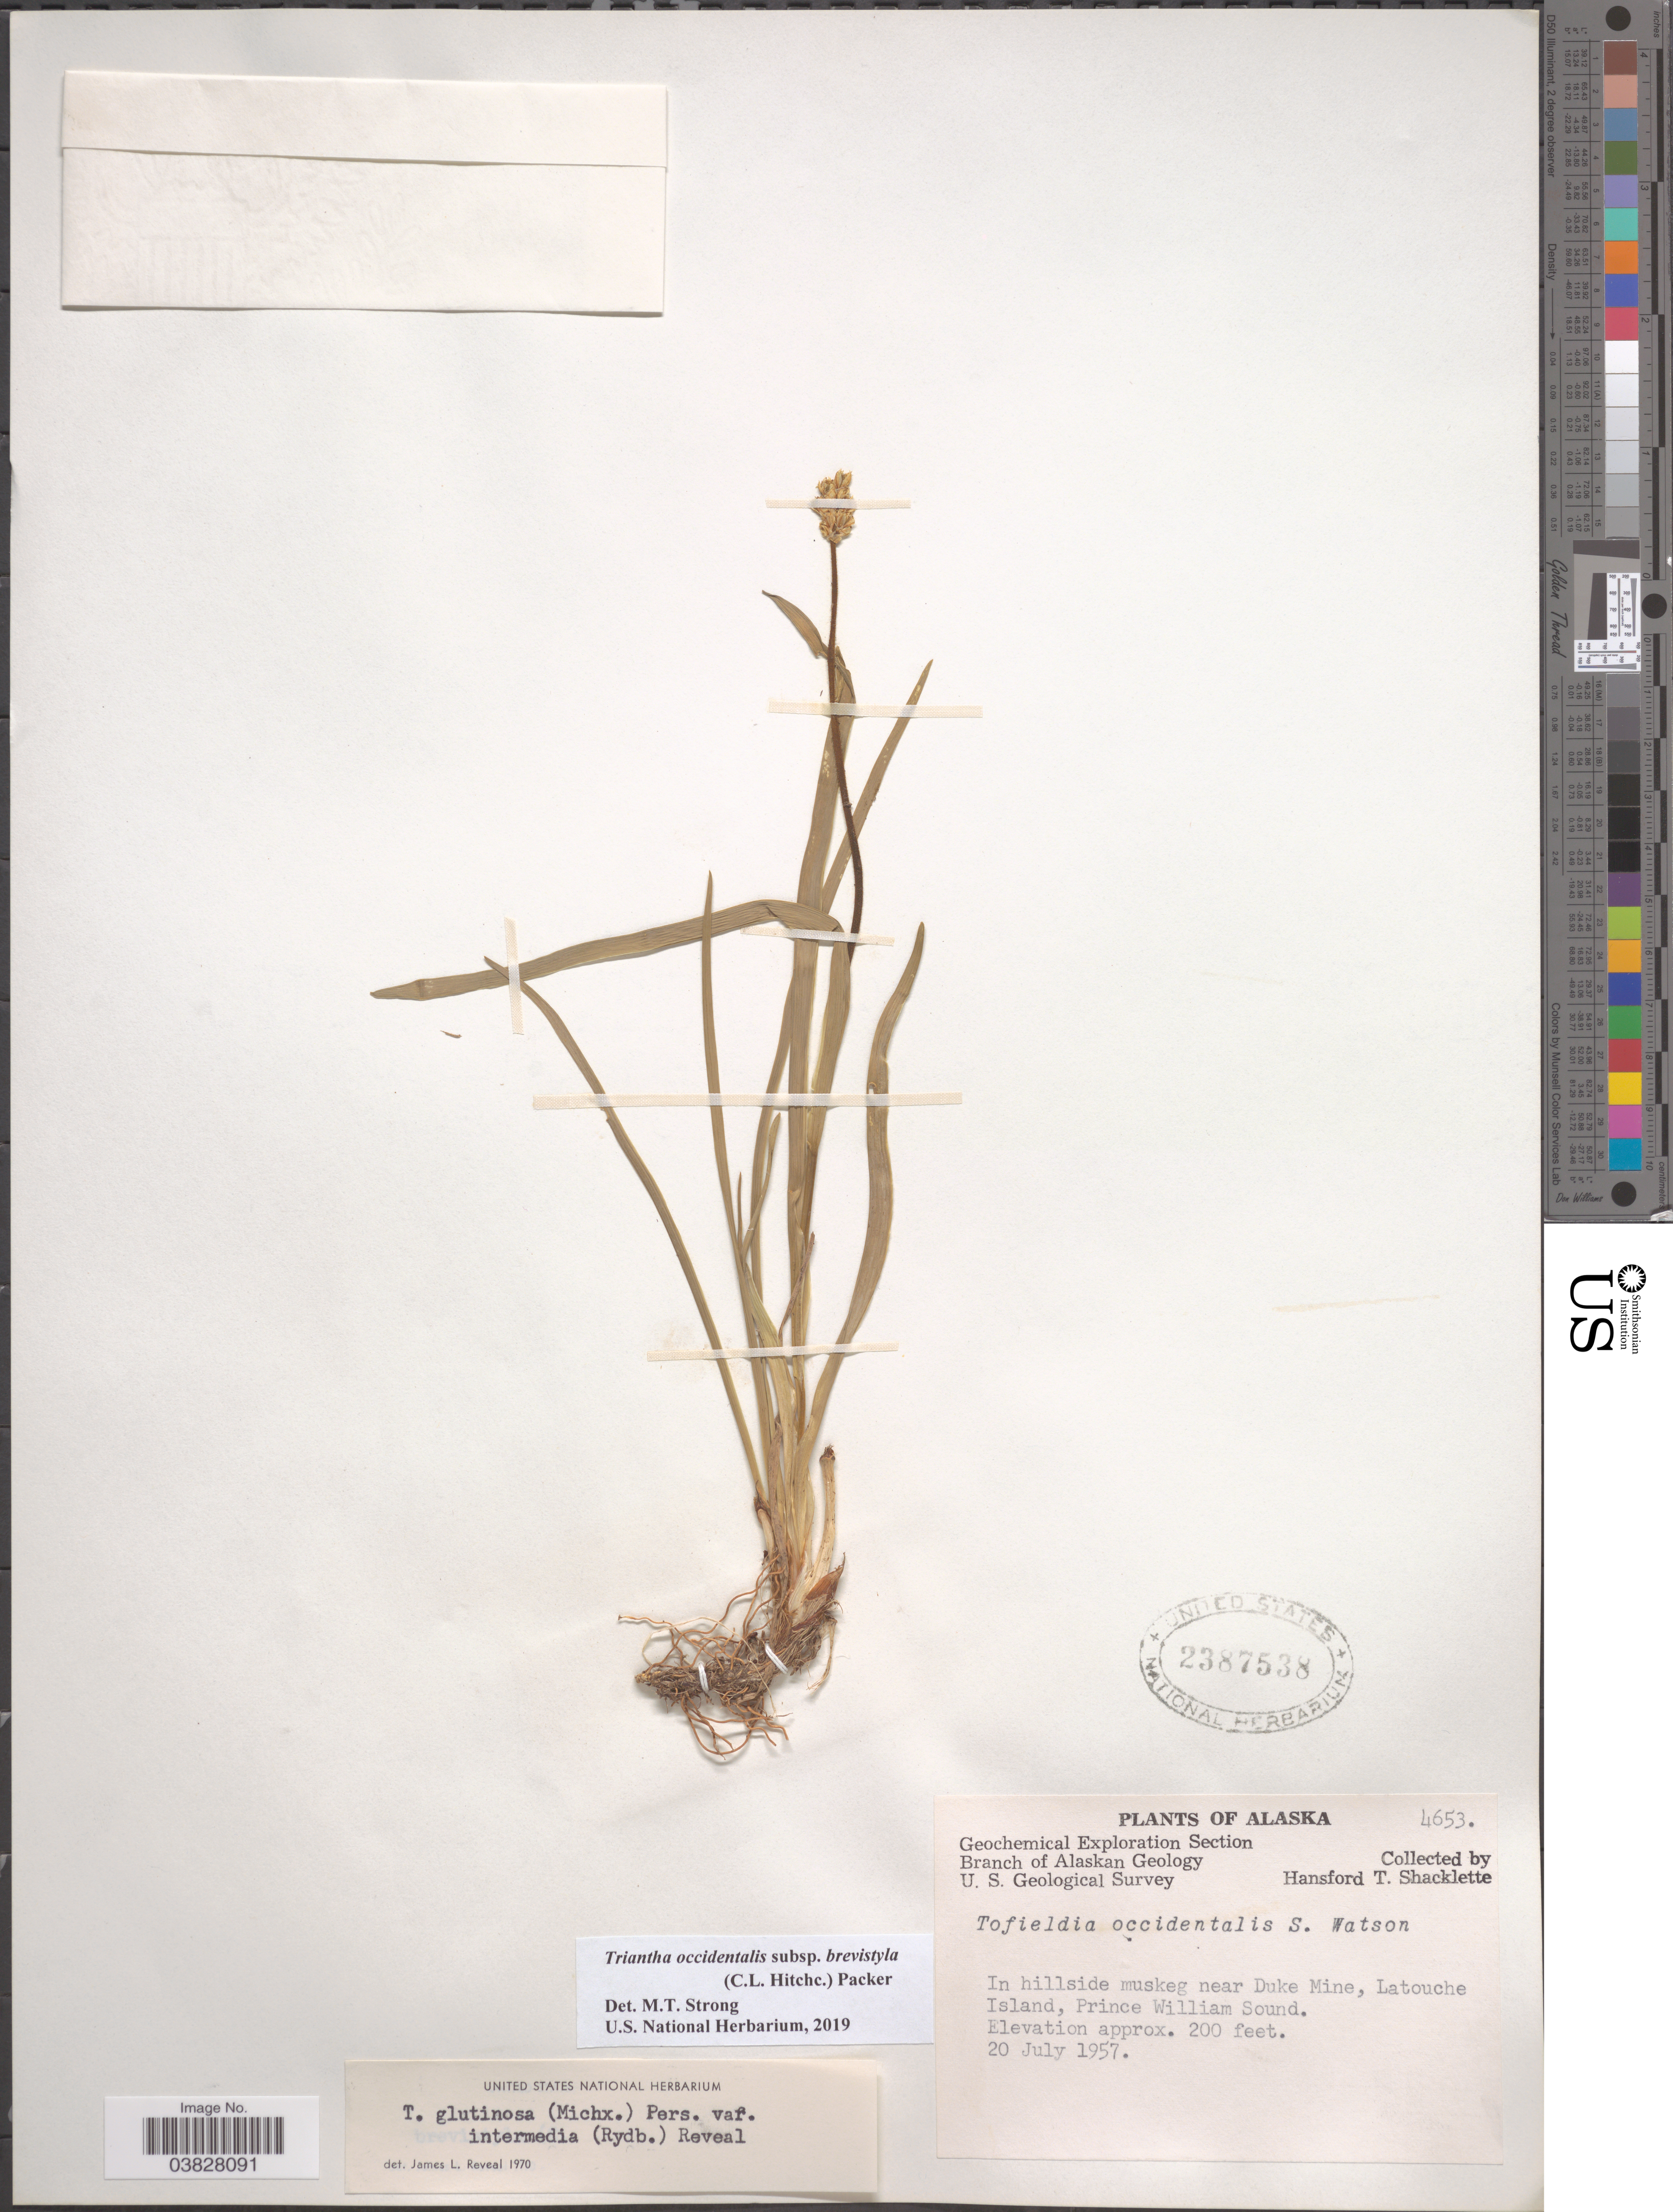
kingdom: Plantae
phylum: Tracheophyta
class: Liliopsida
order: Alismatales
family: Tofieldiaceae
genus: Triantha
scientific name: Triantha occidentalis subsp. brevistyla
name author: (C.L. Hitchc.) Packer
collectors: H. Shacklette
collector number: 4653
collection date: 1957-07-20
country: United States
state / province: Alaska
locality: Near Duke Mine, Latouche Island, Prince William Sound.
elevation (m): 61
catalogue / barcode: US 2387538